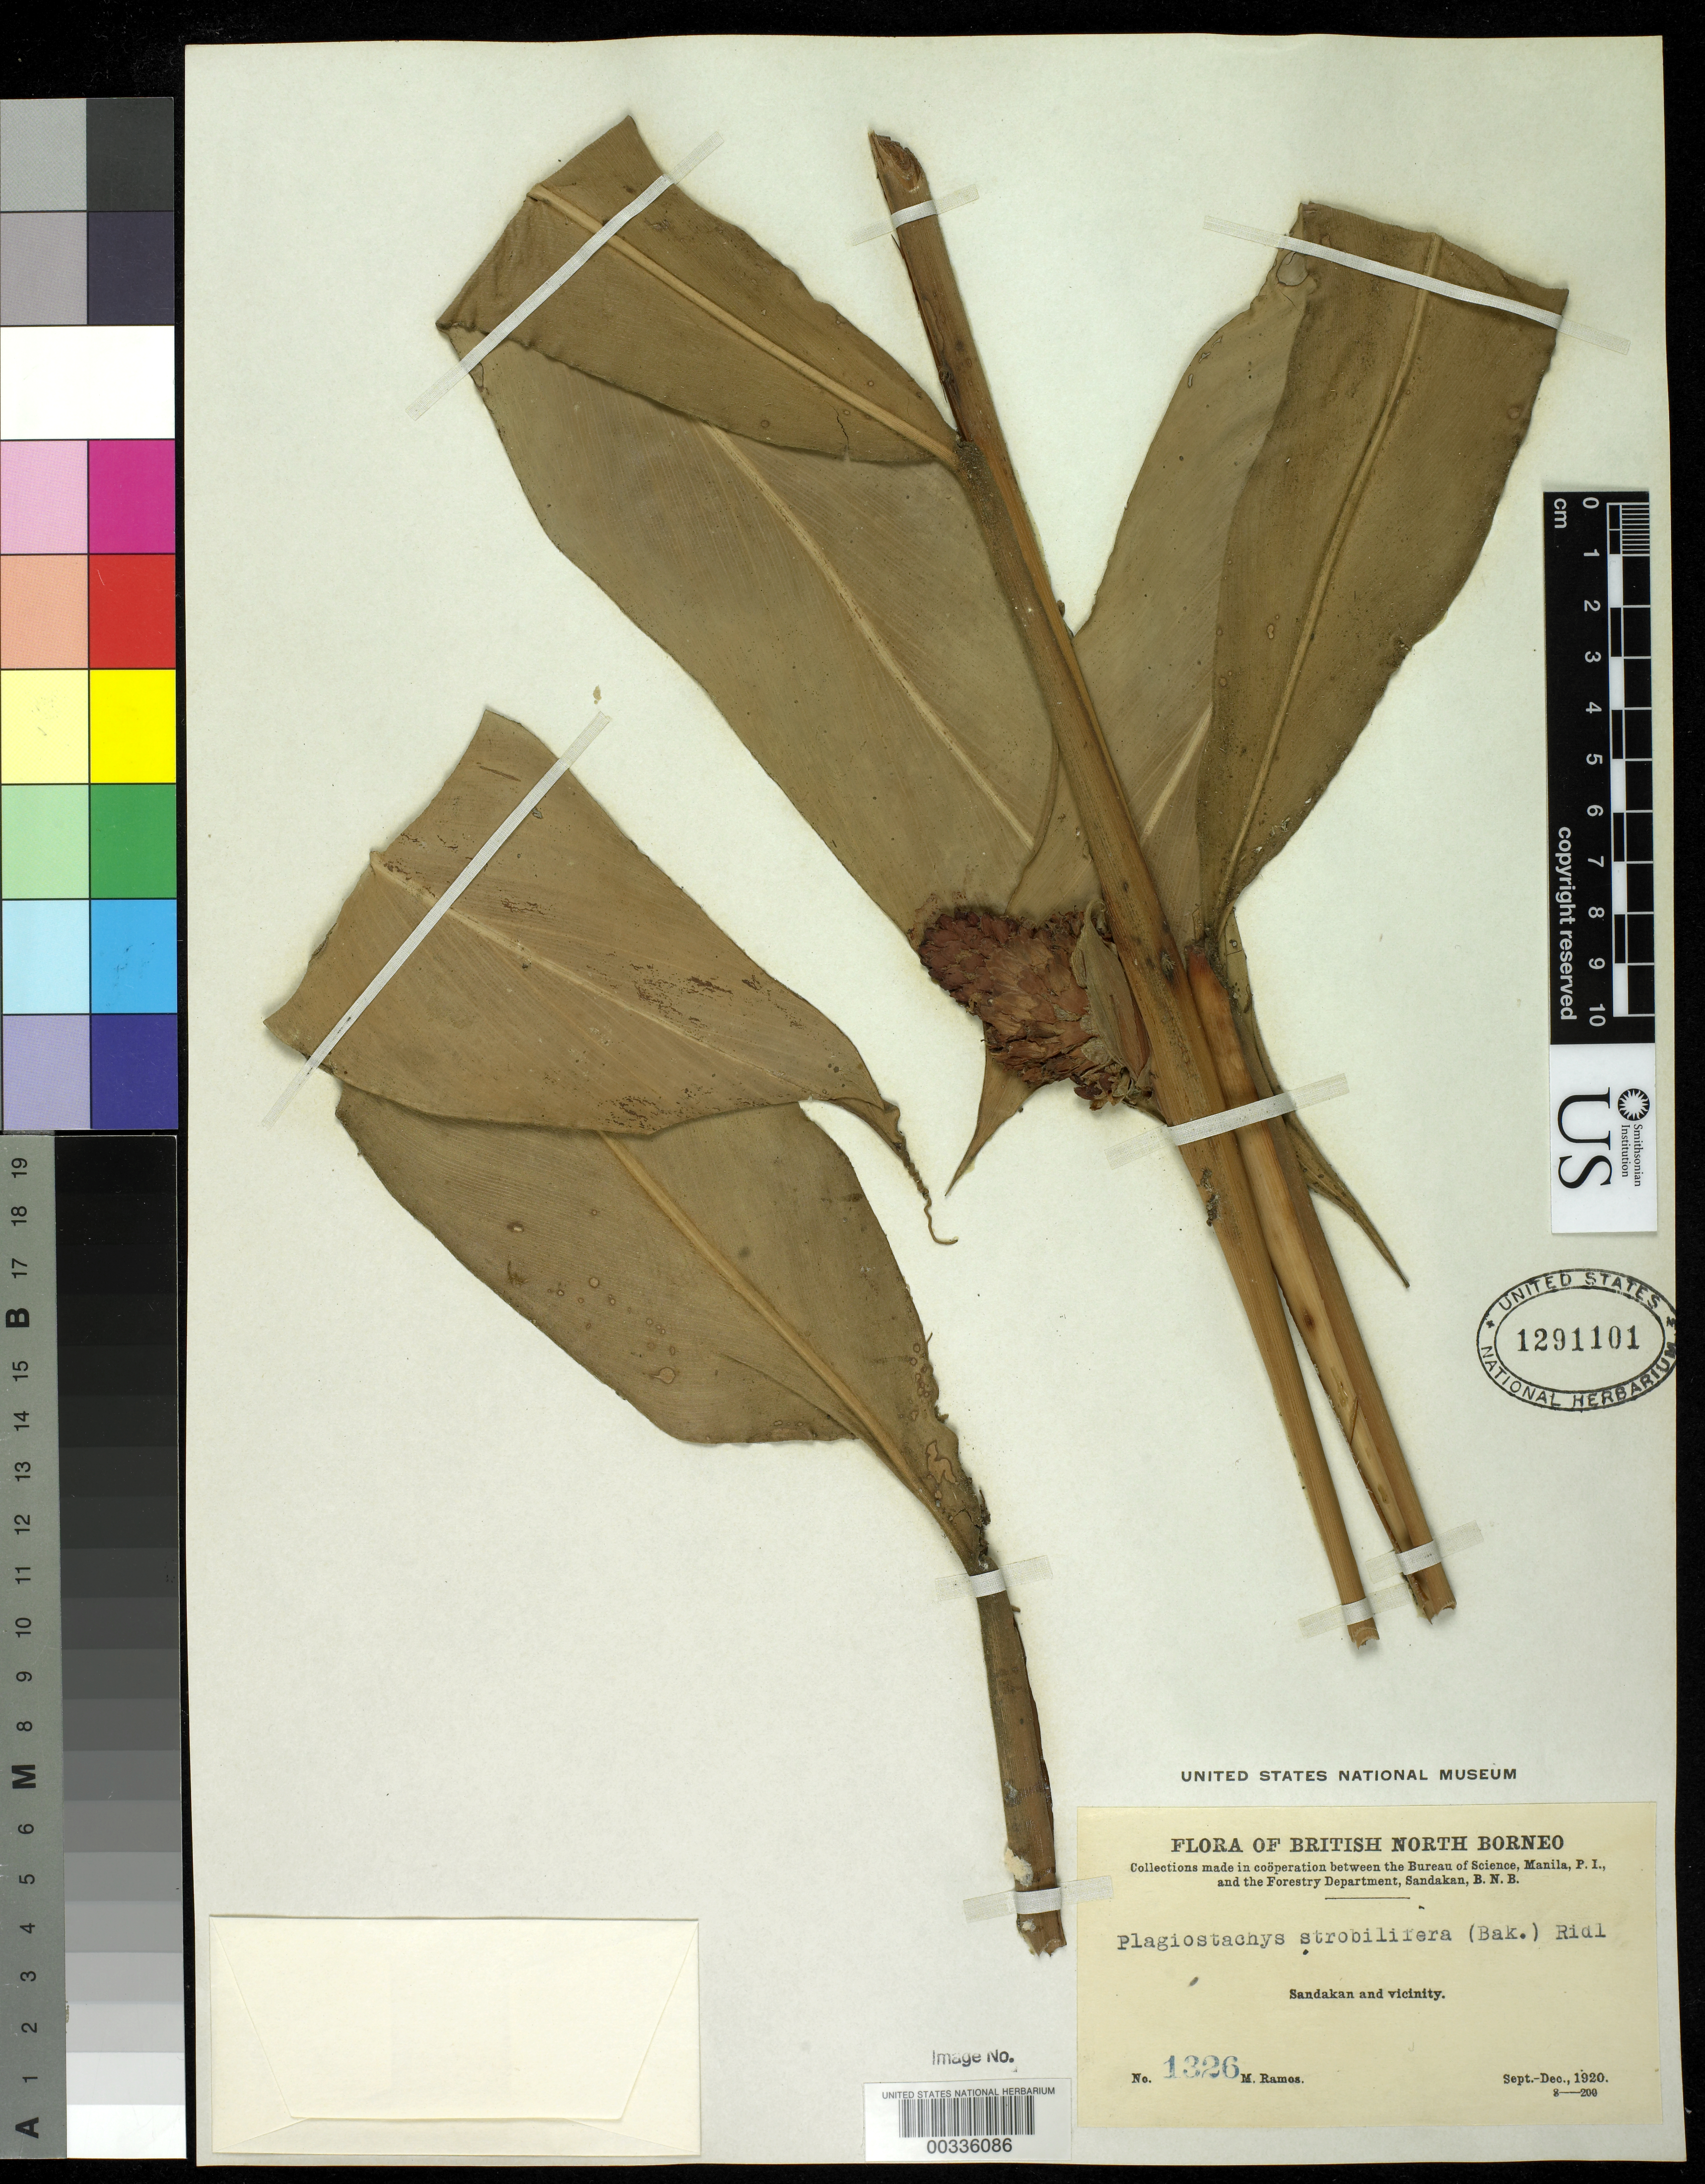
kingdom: Plantae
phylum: Tracheophyta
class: Liliopsida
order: Zingiberales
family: Zingiberaceae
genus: Plagiostachys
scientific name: Plagiostachys strobilifera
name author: (Baker) Ridl.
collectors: M. Ramos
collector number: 1326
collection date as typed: Sep 1920 to -- Dec 1920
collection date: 1920-09/1920-12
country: Malaysia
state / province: Sabah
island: Borneo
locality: Sandakan and vicinity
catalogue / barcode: US 1291101